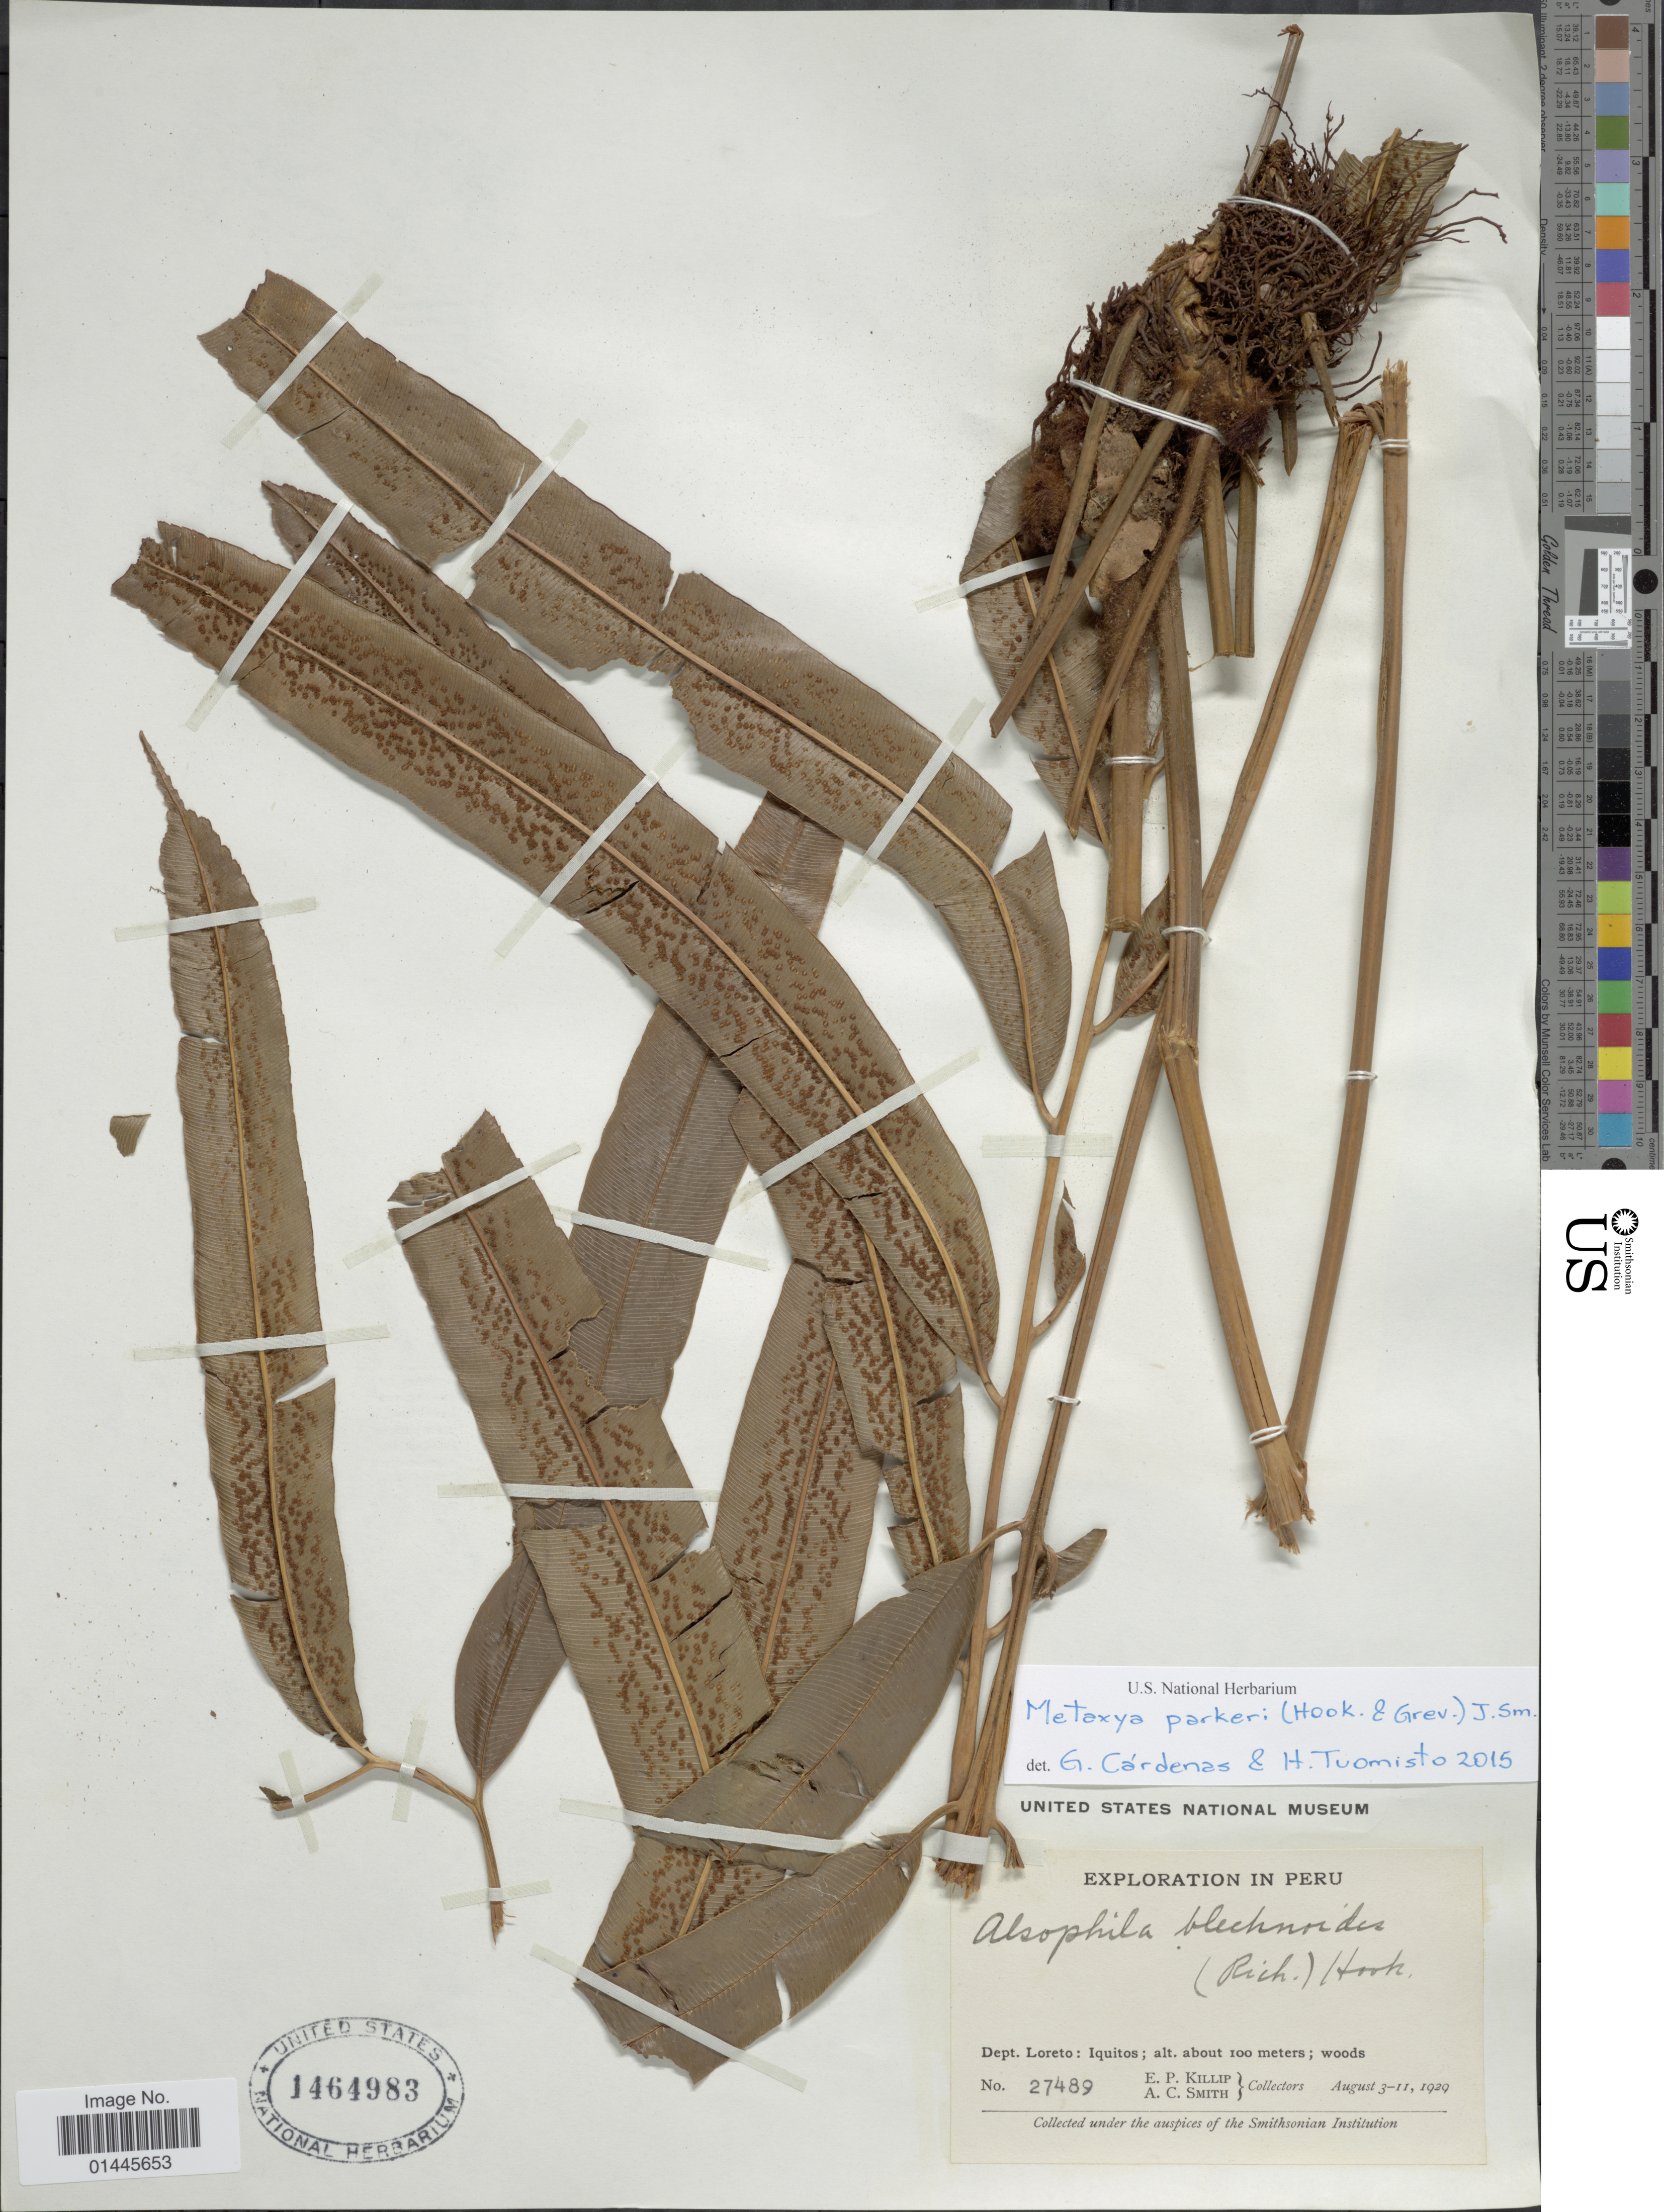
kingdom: Plantae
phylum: Tracheophyta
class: Polypodiopsida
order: Cyatheales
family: Metaxyaceae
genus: Metaxya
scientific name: Metaxya parkeri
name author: (Hook. & Grev.) J. Sm.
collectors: E. P. Killip & A. C. Smith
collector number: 27489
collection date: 1929-08-03/1929-08-11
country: Peru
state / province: Loreto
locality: Iquitos.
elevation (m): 100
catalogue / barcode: US 1464983